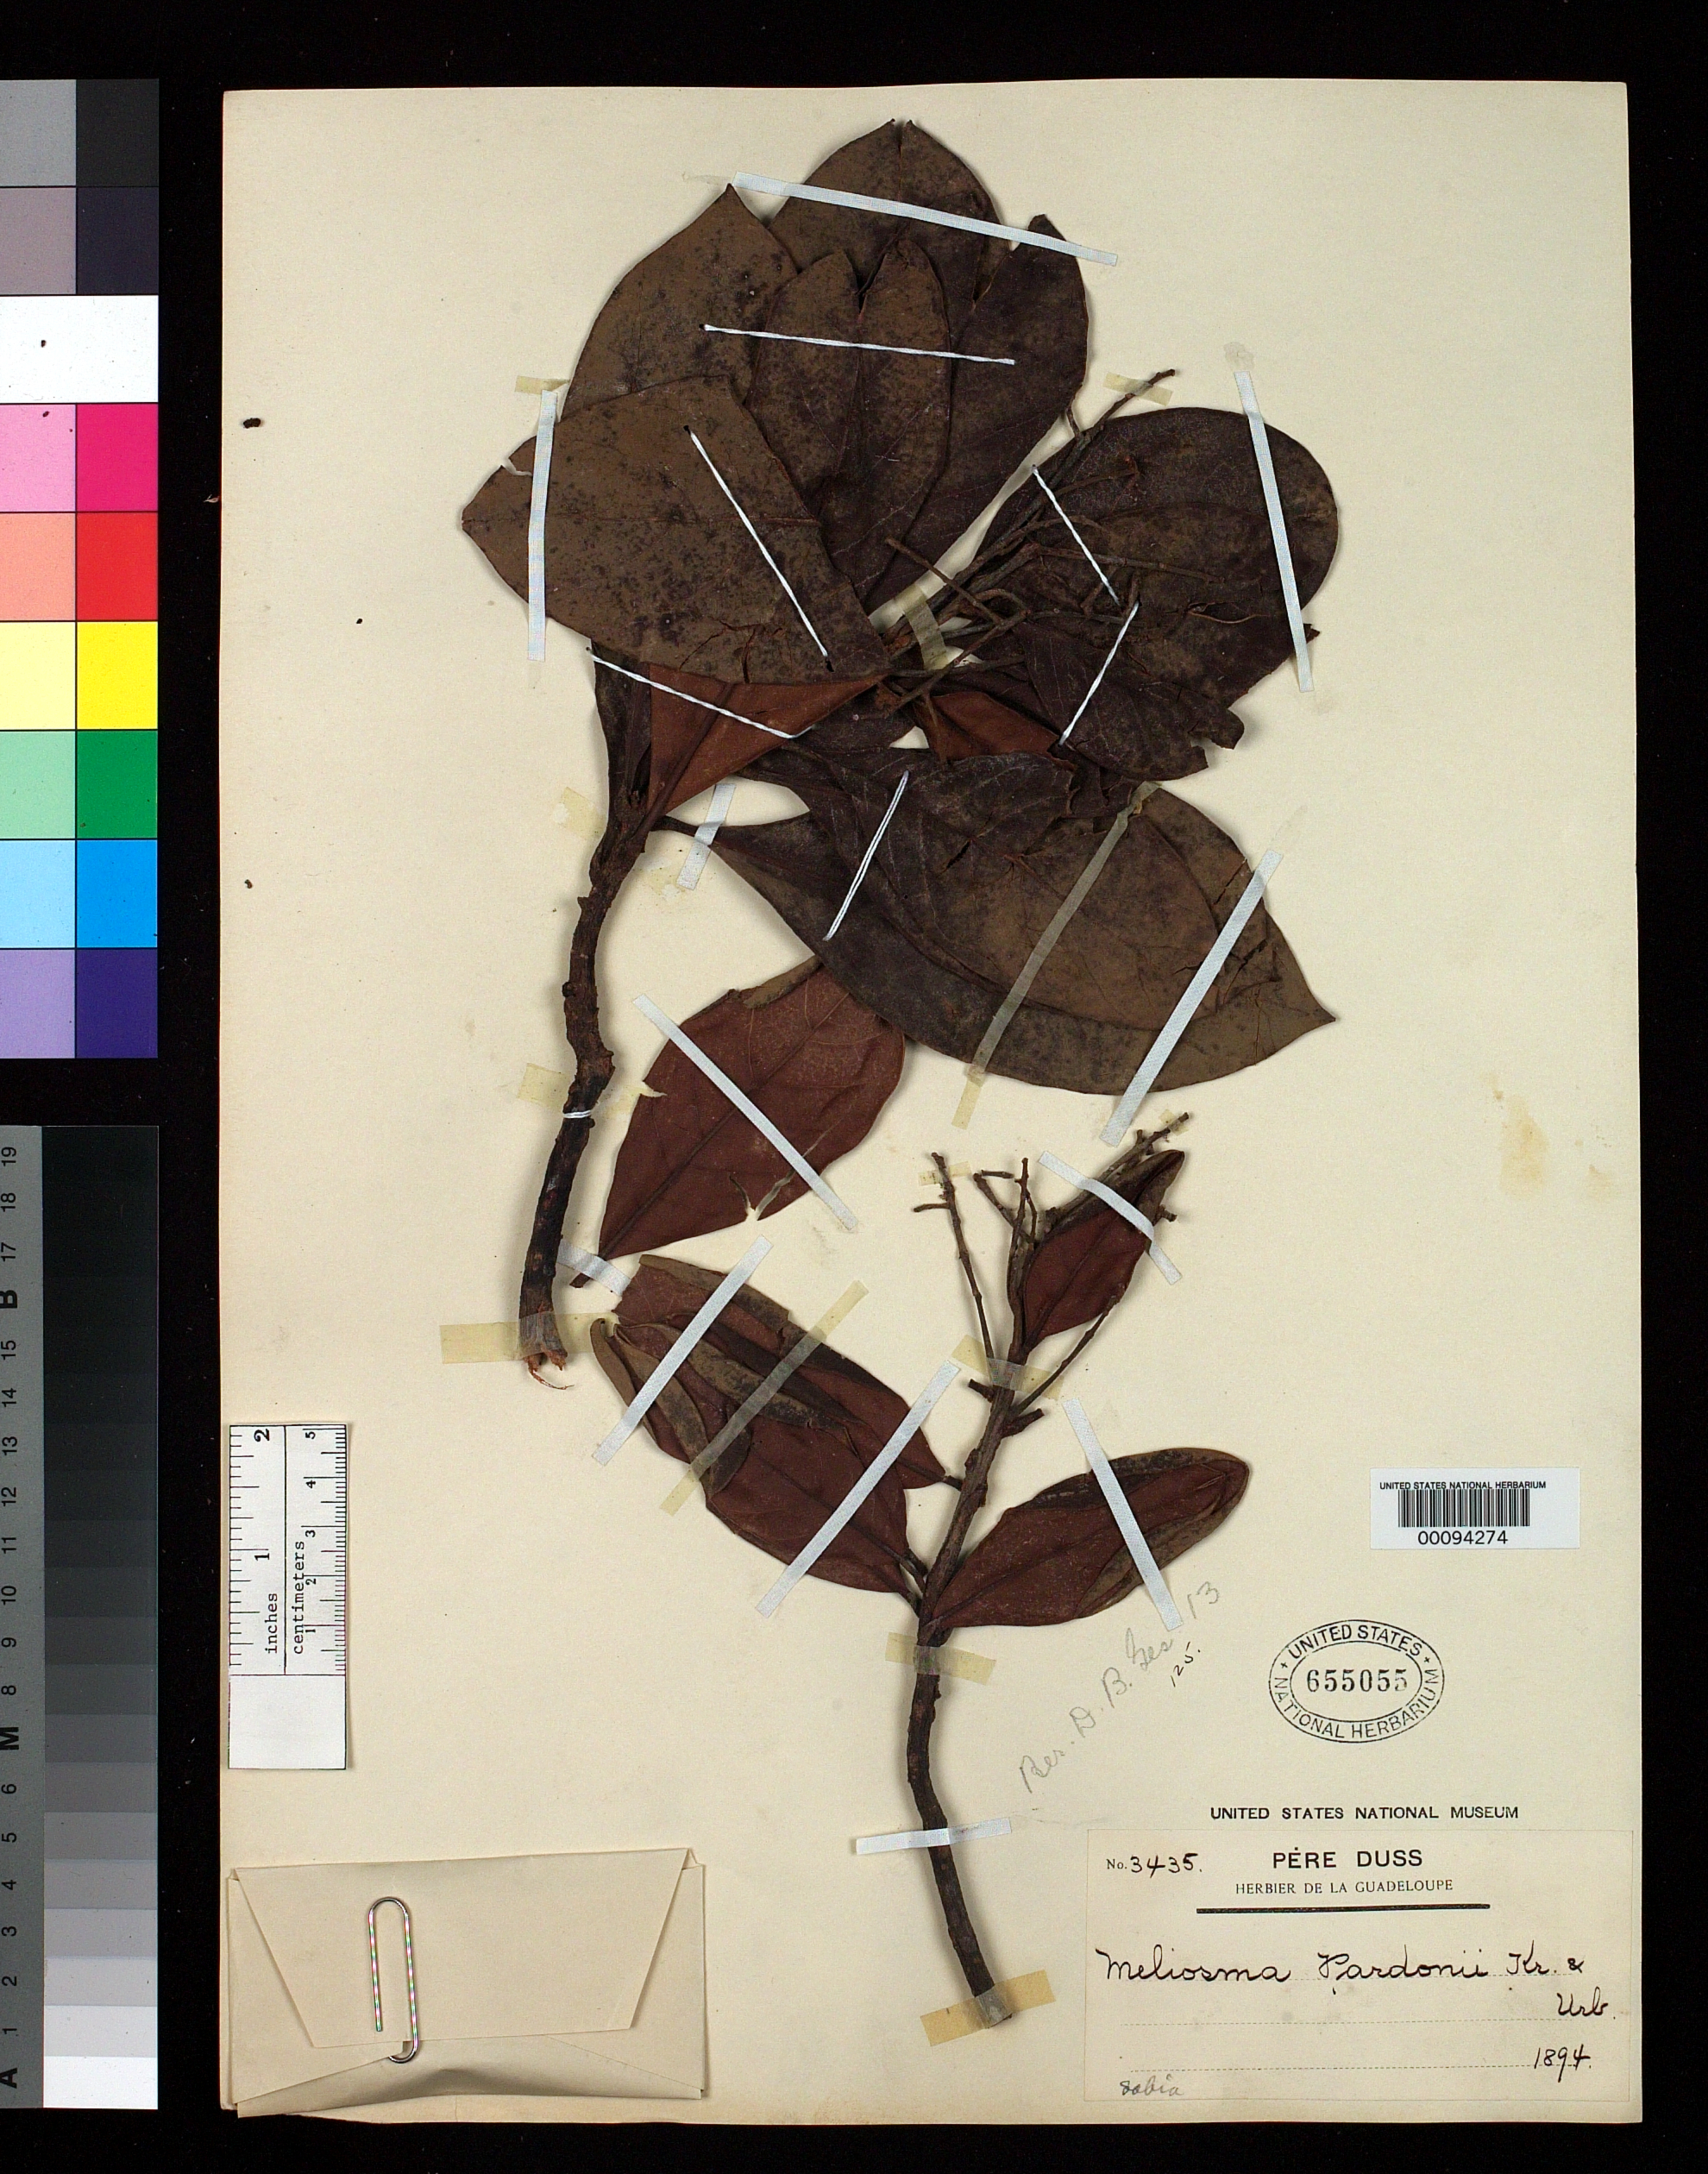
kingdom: Plantae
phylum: Tracheophyta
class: Magnoliopsida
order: Proteales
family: Sabiaceae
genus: Meliosma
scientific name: Meliosma pardonii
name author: Krug & Urb.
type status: Type Fragment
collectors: Père Duss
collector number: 3435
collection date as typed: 1894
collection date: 1894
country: Guadeloupe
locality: Bains-jaunes, du Matouba.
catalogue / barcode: US 655055